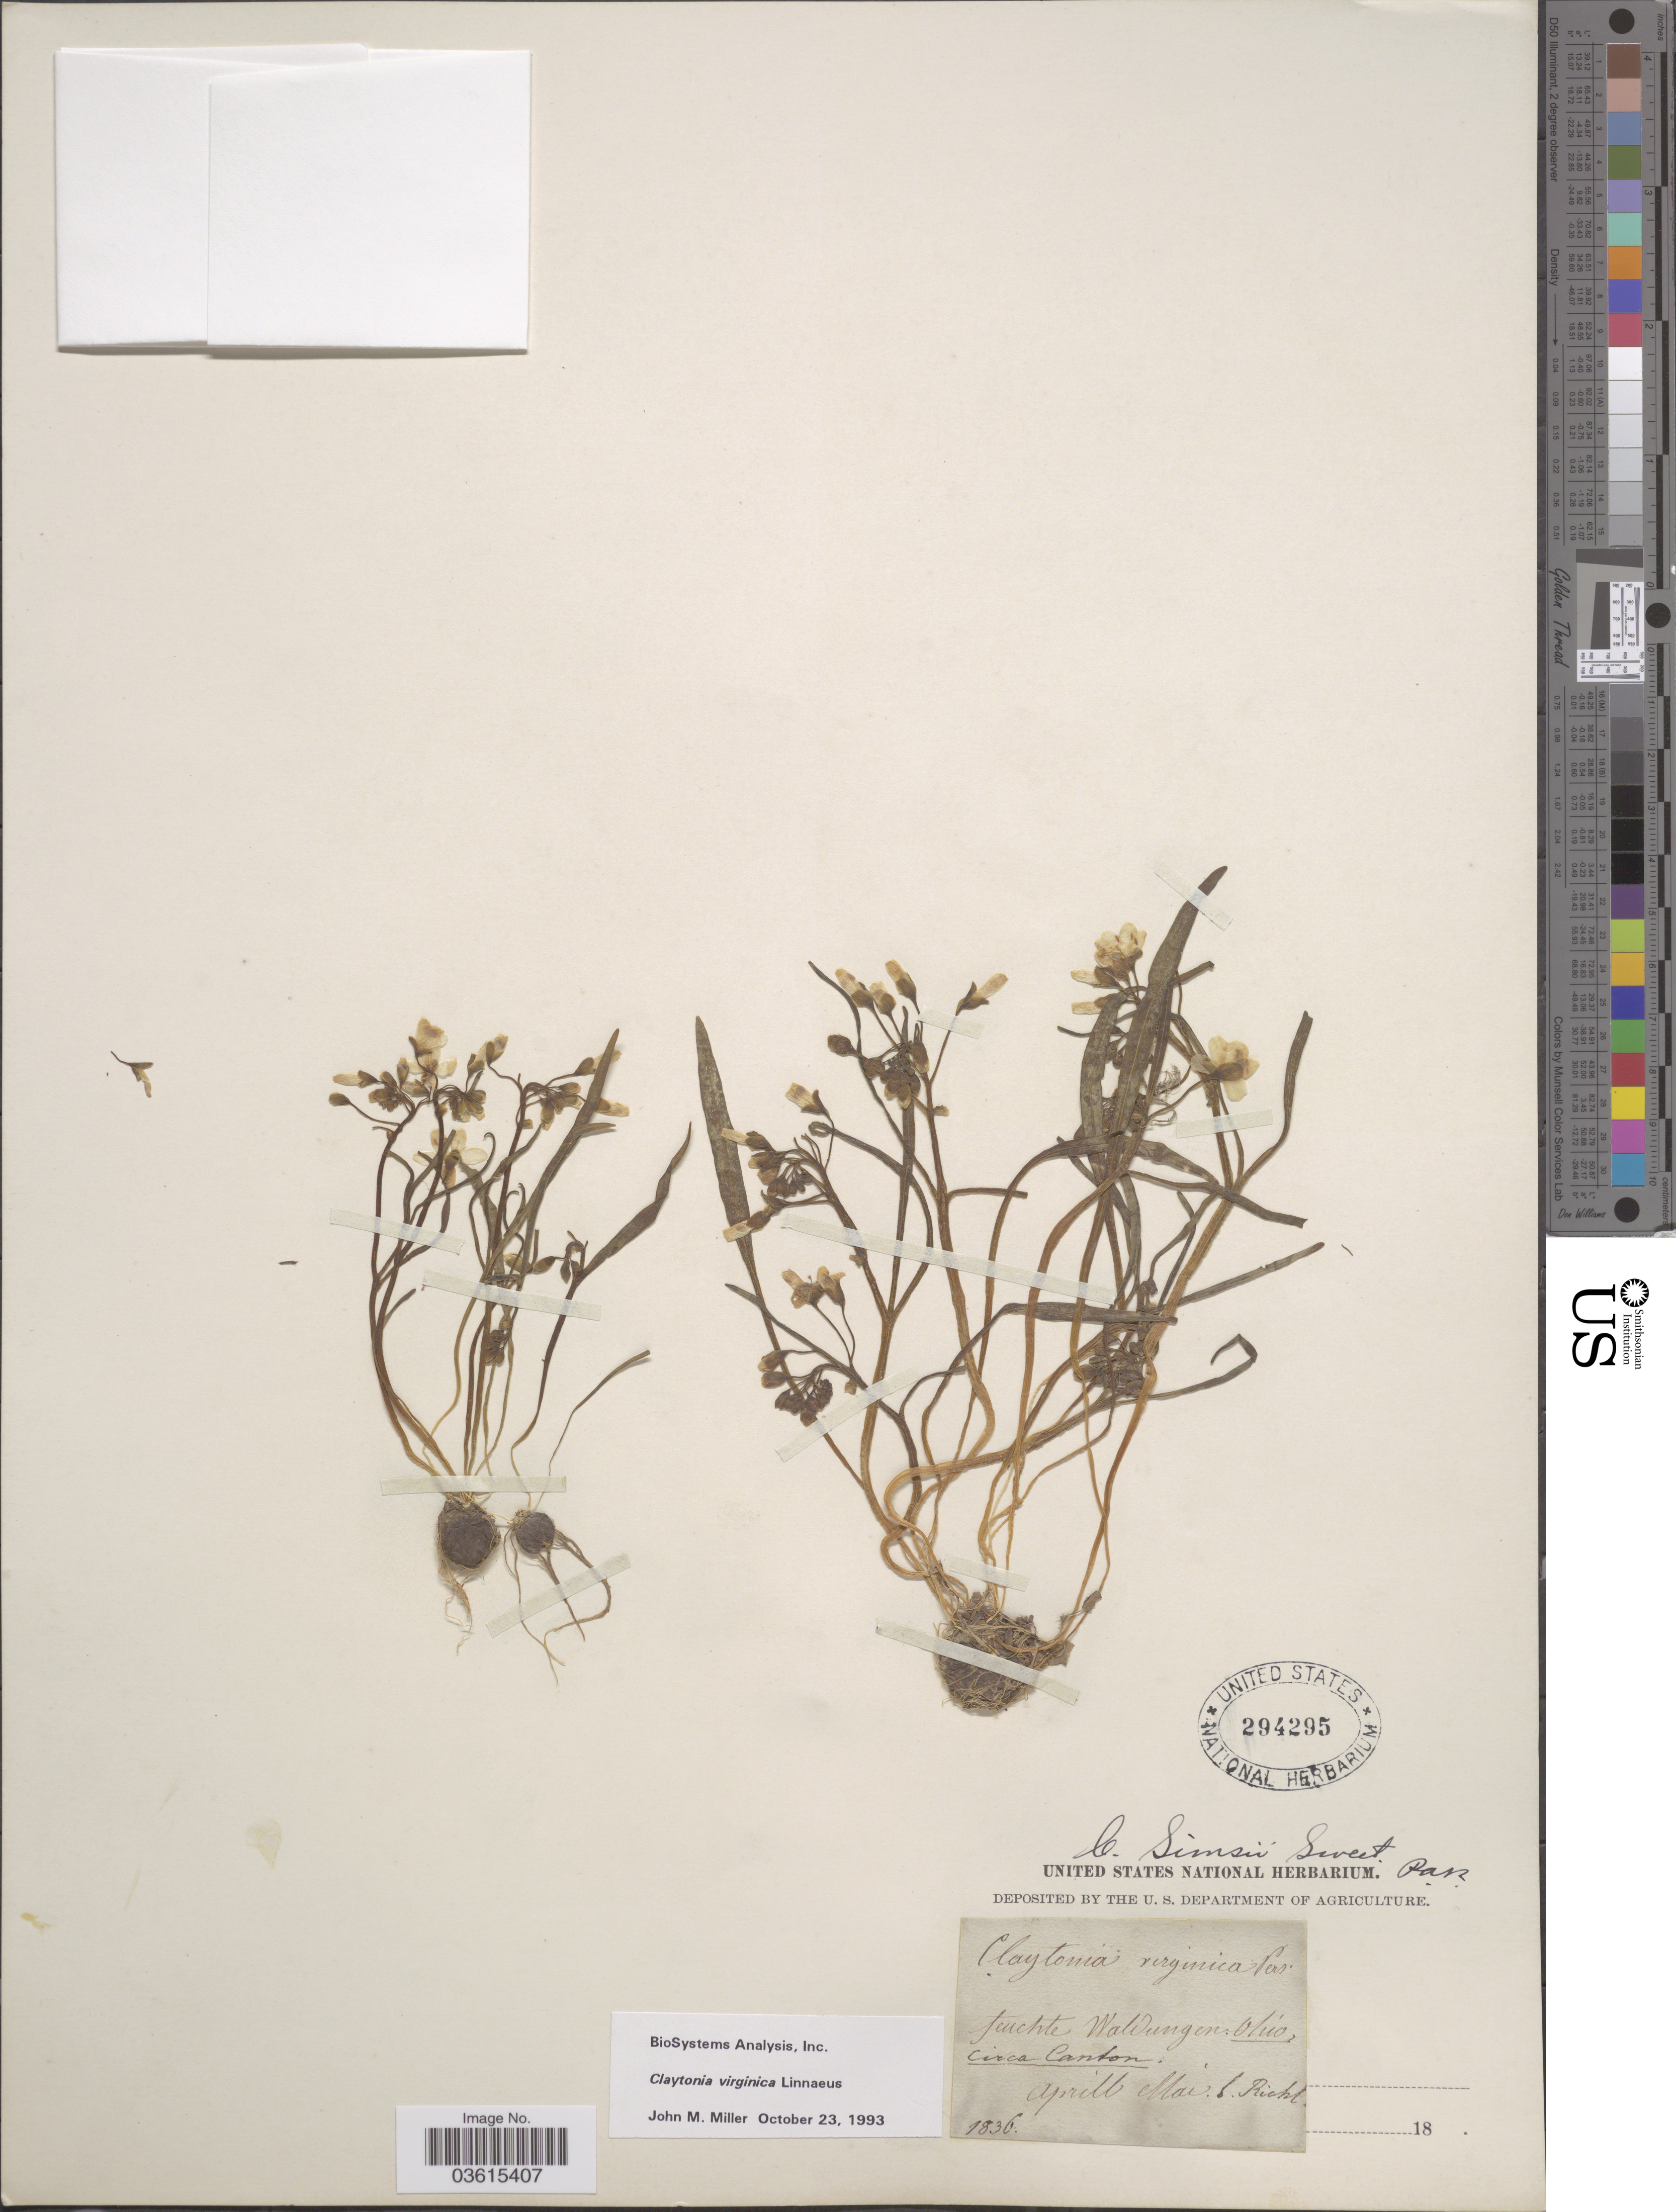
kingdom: Plantae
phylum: Tracheophyta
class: Magnoliopsida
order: Caryophyllales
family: Montiaceae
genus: Claytonia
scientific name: Claytonia virginica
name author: L.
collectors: -. Richlen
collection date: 1836-04/1836-05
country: United States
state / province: Ohio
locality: Feuchte Waldungen. Ohio, circa Canton.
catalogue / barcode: US 294295